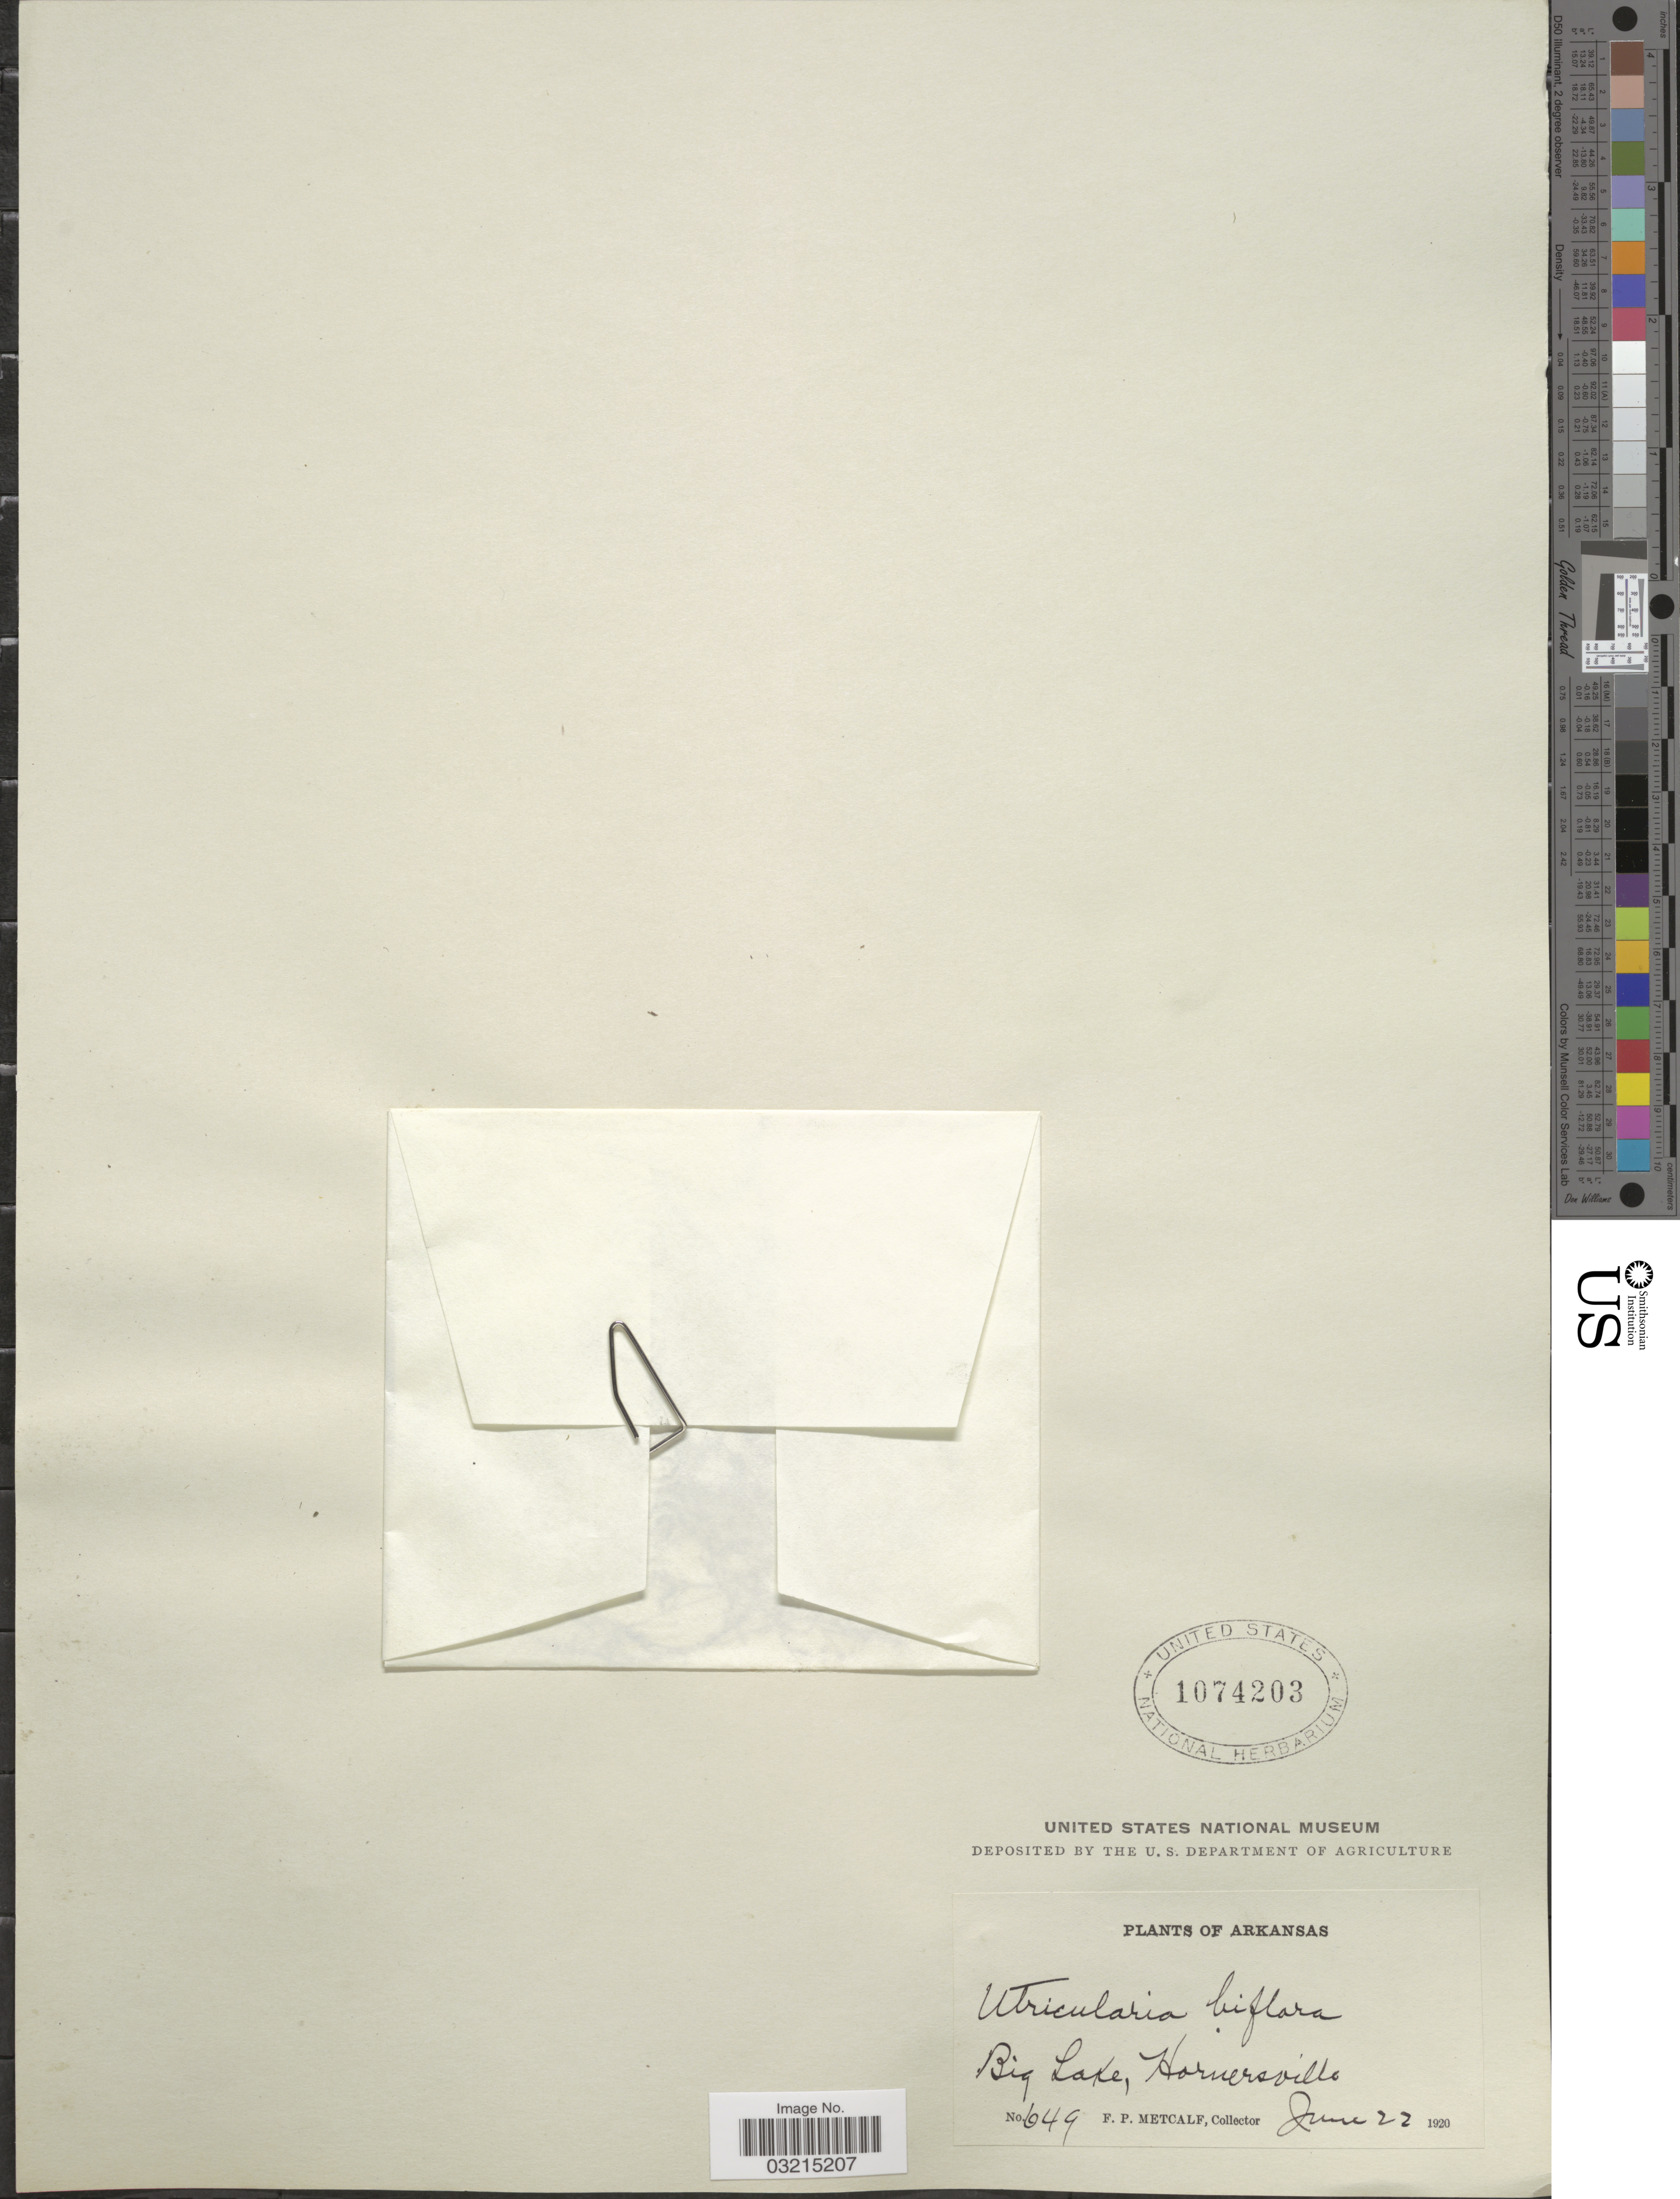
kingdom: Plantae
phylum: Tracheophyta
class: Magnoliopsida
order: Lamiales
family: Lentibulariaceae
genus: Utricularia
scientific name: Utricularia gibba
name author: L.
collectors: F. Metcalf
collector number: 649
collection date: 1920-06-22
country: United States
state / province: Arkansas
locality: Big Lake, Hornersville.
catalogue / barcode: US 1074203